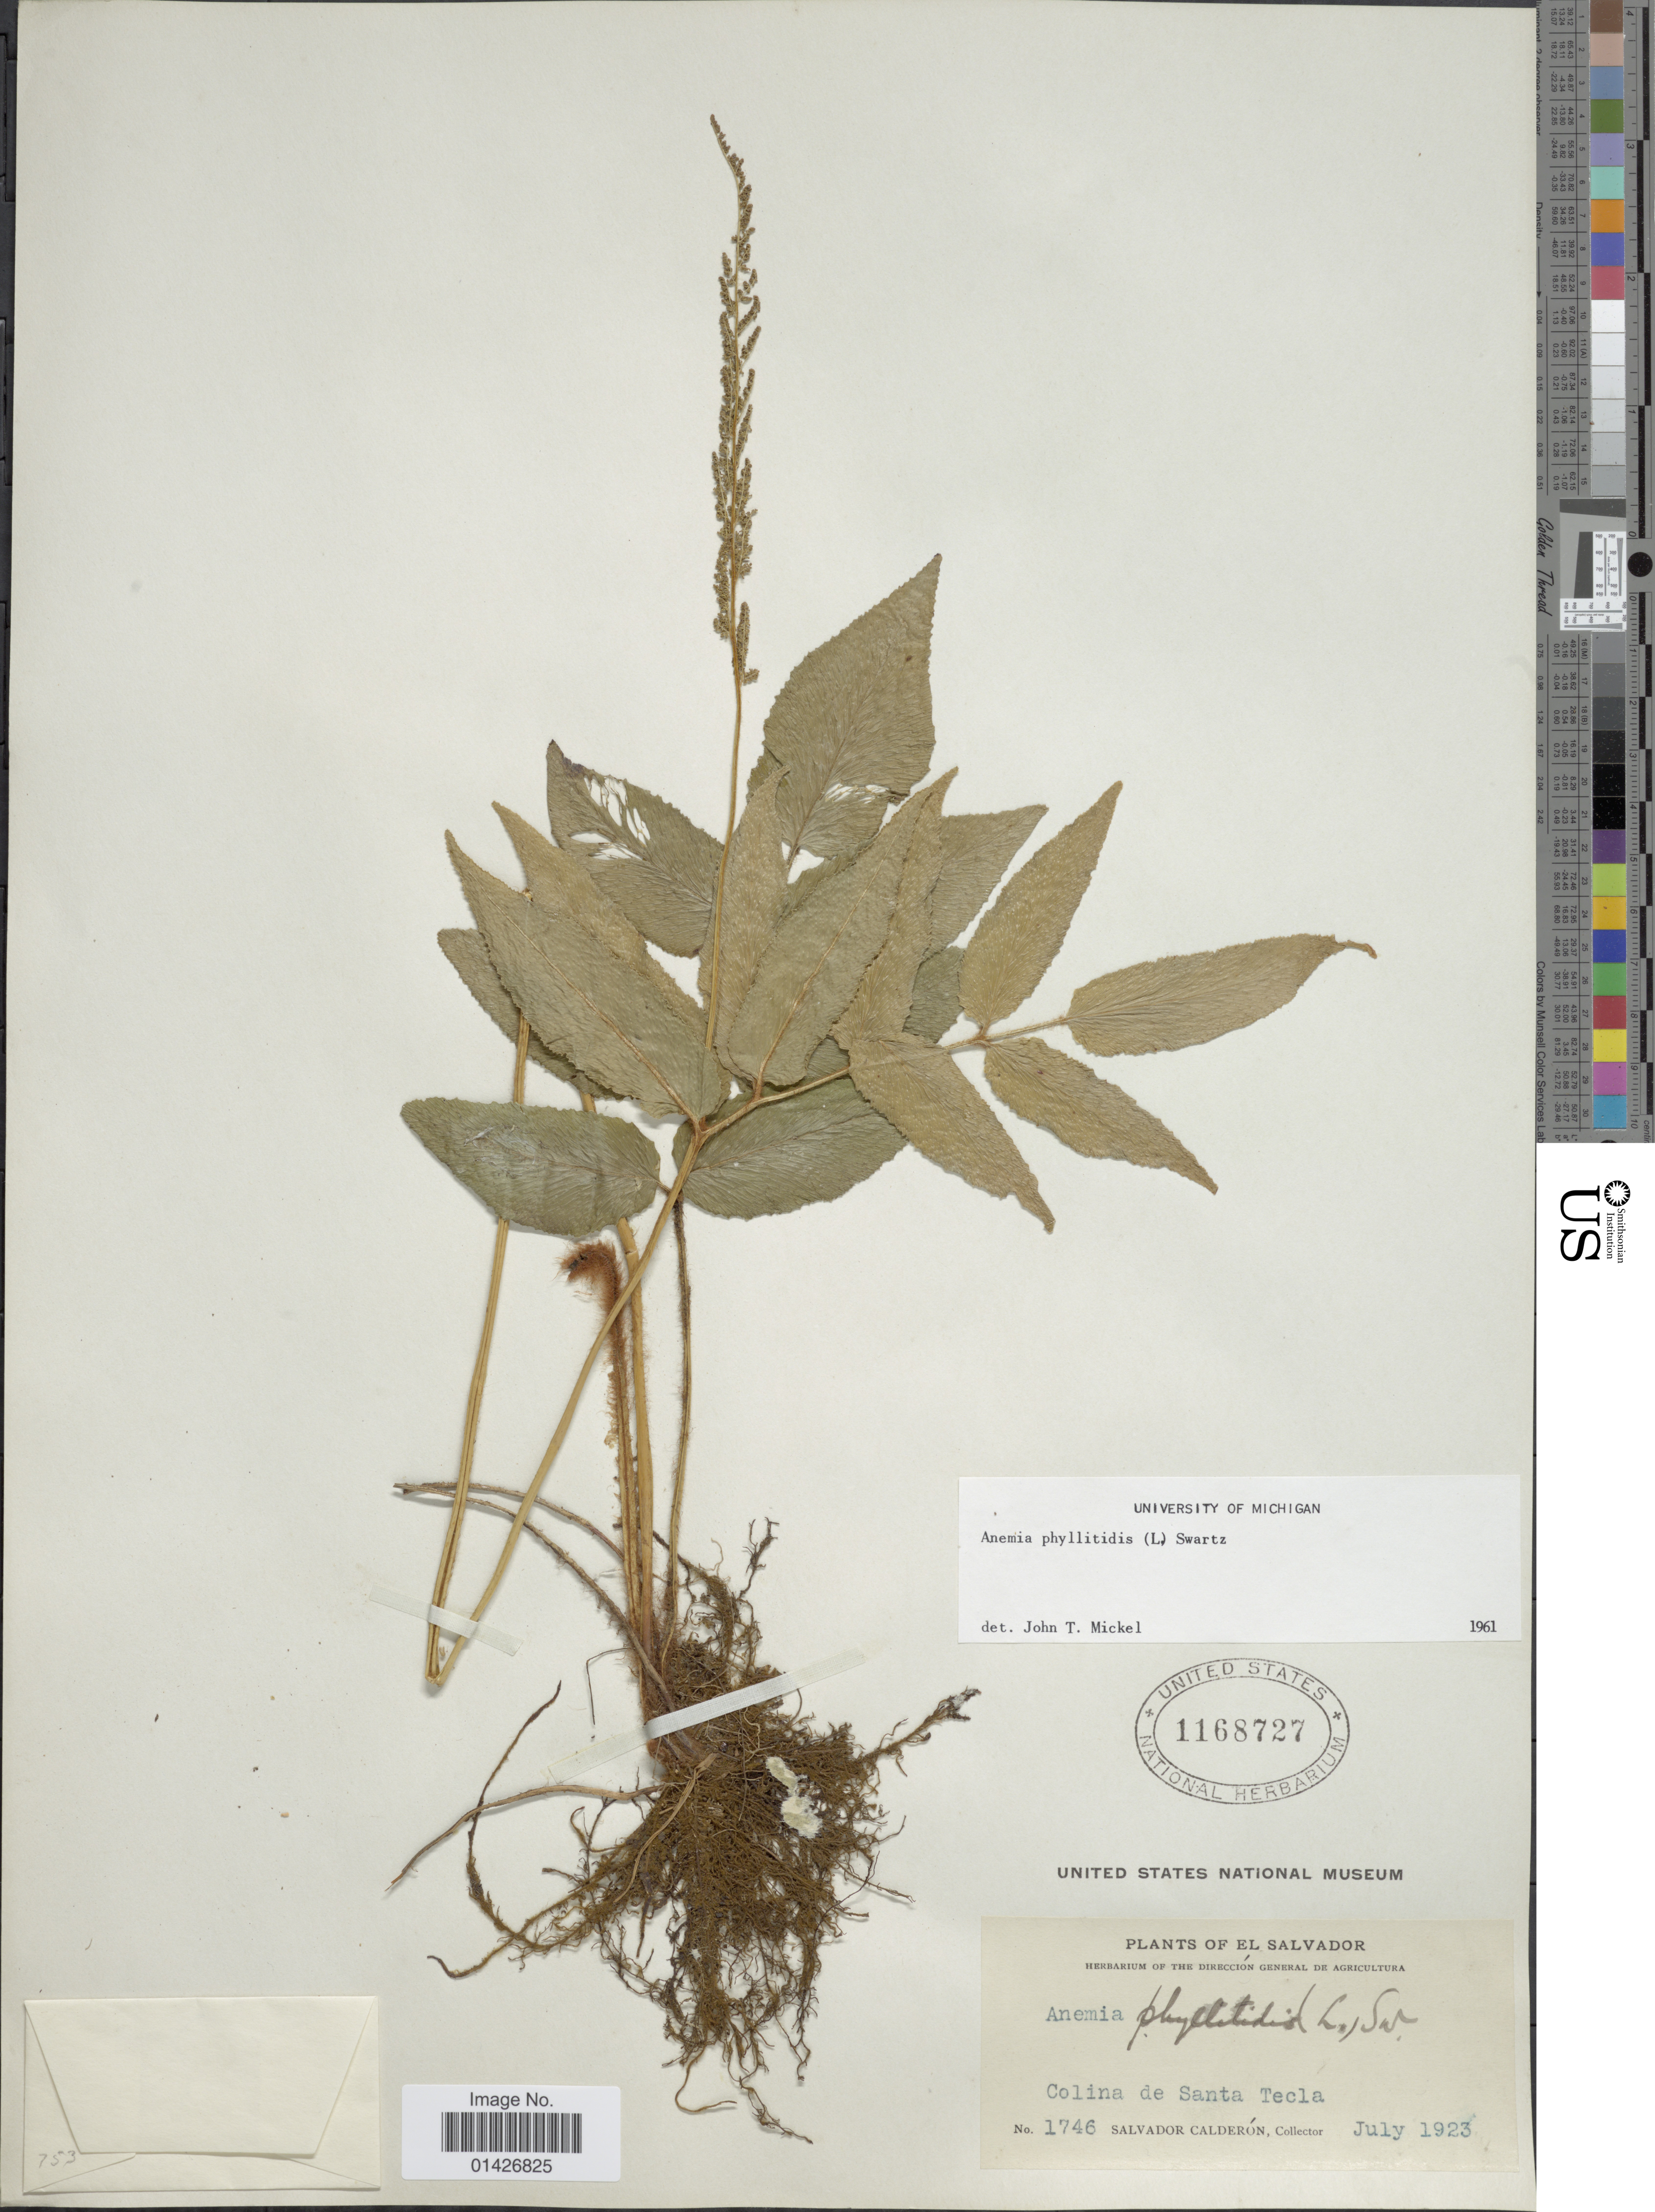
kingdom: Plantae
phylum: Tracheophyta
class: Polypodiopsida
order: Schizaeales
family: Anemiaceae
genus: Anemia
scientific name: Anemia phyllitidis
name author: (L.) Sw.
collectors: S. Calderón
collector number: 1746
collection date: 1923-07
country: El Salvador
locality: Colina de Santa Tecla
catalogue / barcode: US 1168727